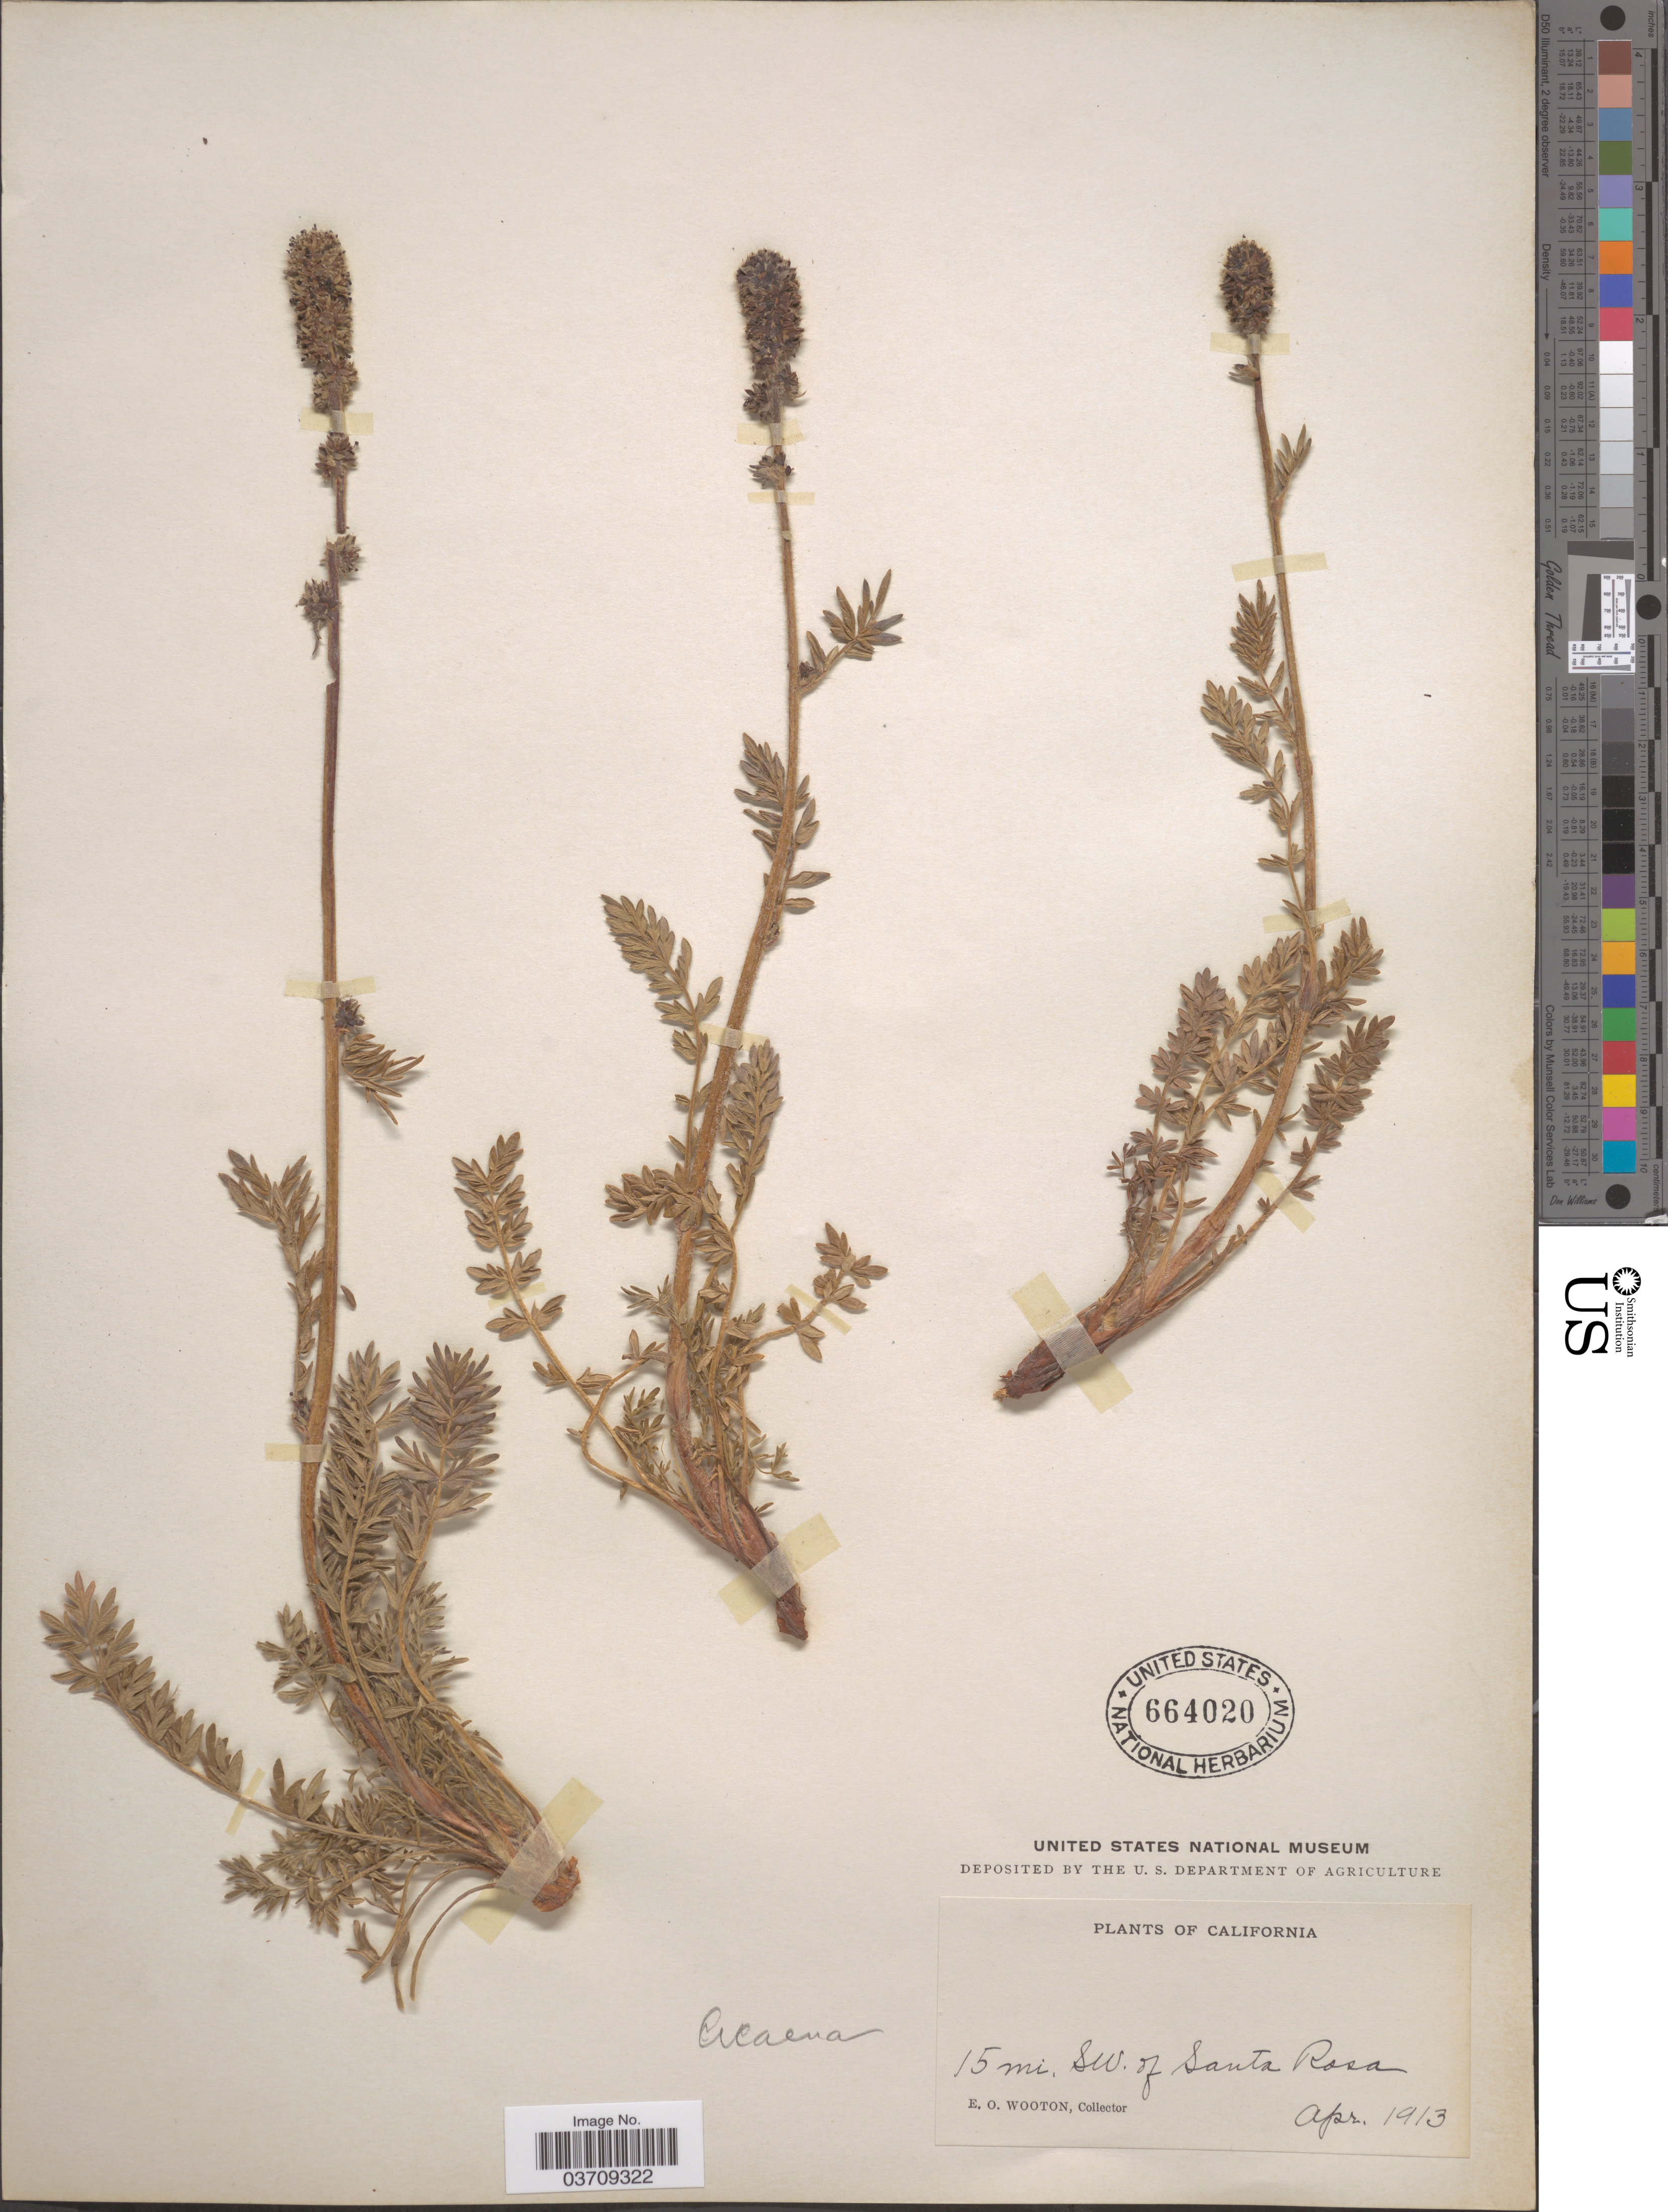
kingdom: Plantae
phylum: Tracheophyta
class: Magnoliopsida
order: Rosales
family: Rosaceae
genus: Acaena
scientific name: Acaena trifida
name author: Ruiz & Pav.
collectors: E. O. Wooton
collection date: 1913-04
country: United States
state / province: California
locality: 15 mi. SW. of Santa Rosa.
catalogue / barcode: US 664020